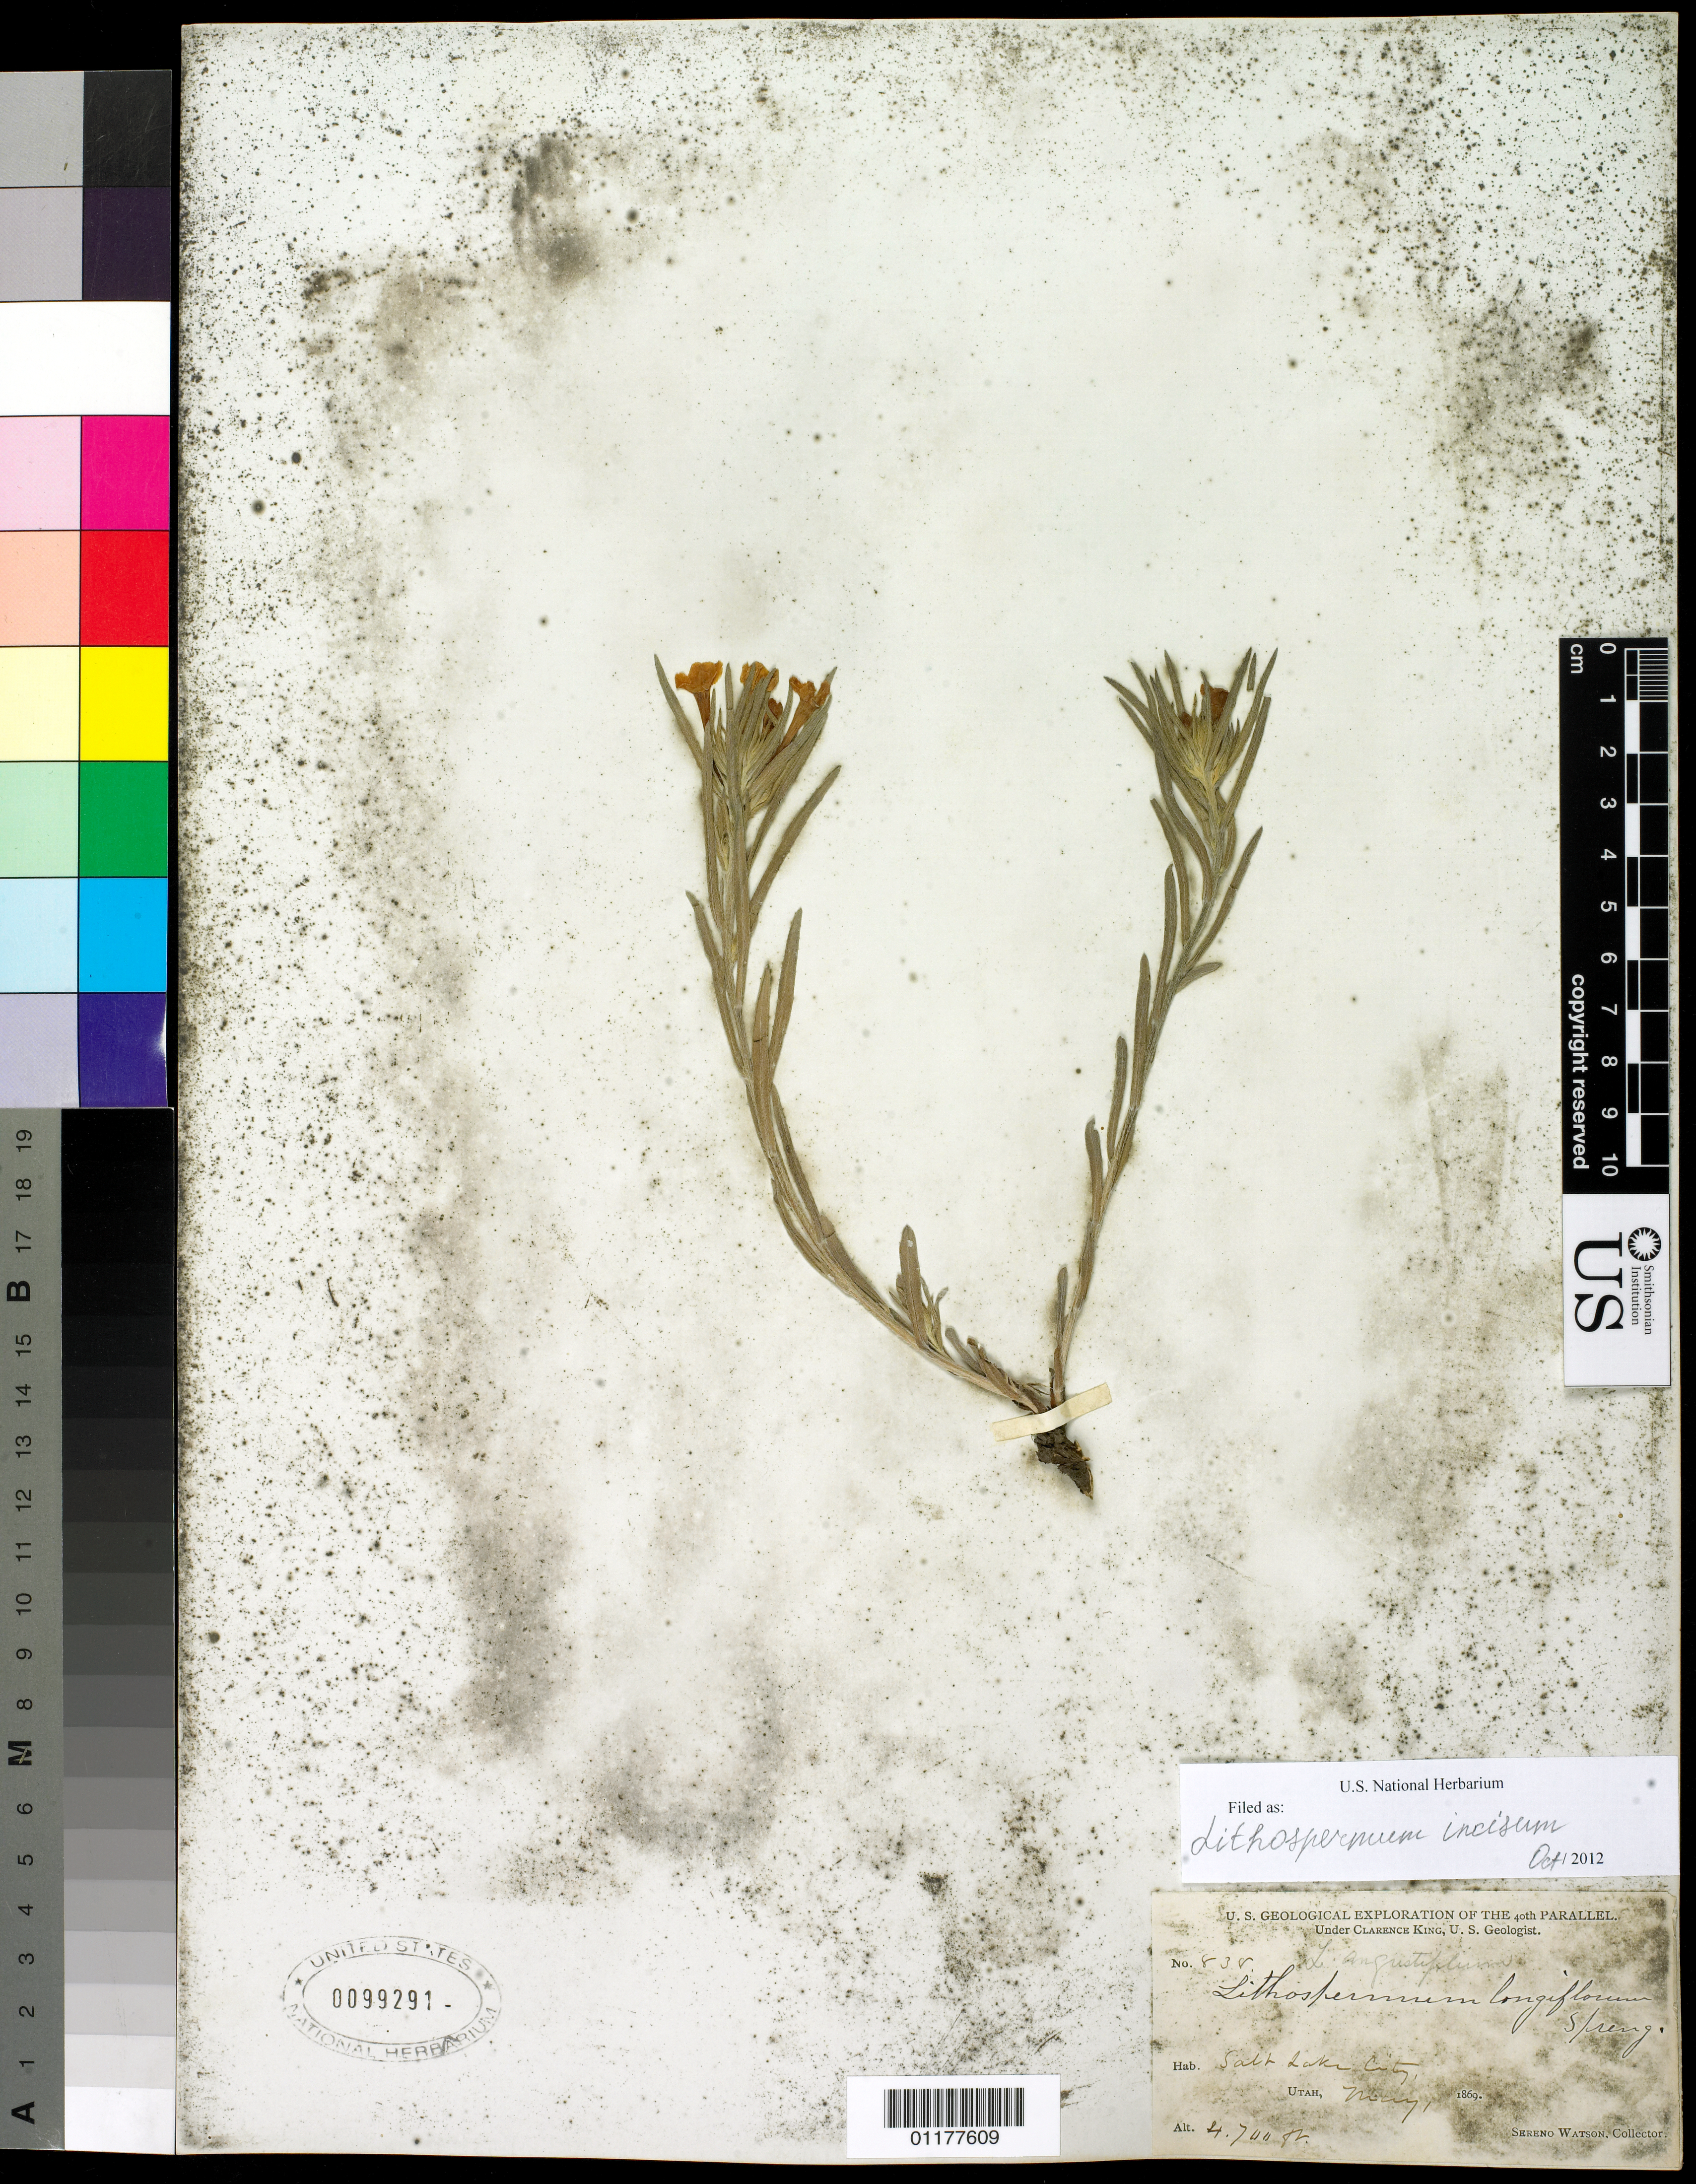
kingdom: Plantae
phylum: Tracheophyta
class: Magnoliopsida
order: Boraginales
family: Boraginaceae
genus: Lithospermum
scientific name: Lithospermum incisum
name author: Lehm.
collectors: S. Watson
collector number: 838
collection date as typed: May 1869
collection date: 1869-05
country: United States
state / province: Utah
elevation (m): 1433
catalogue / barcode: US 99291